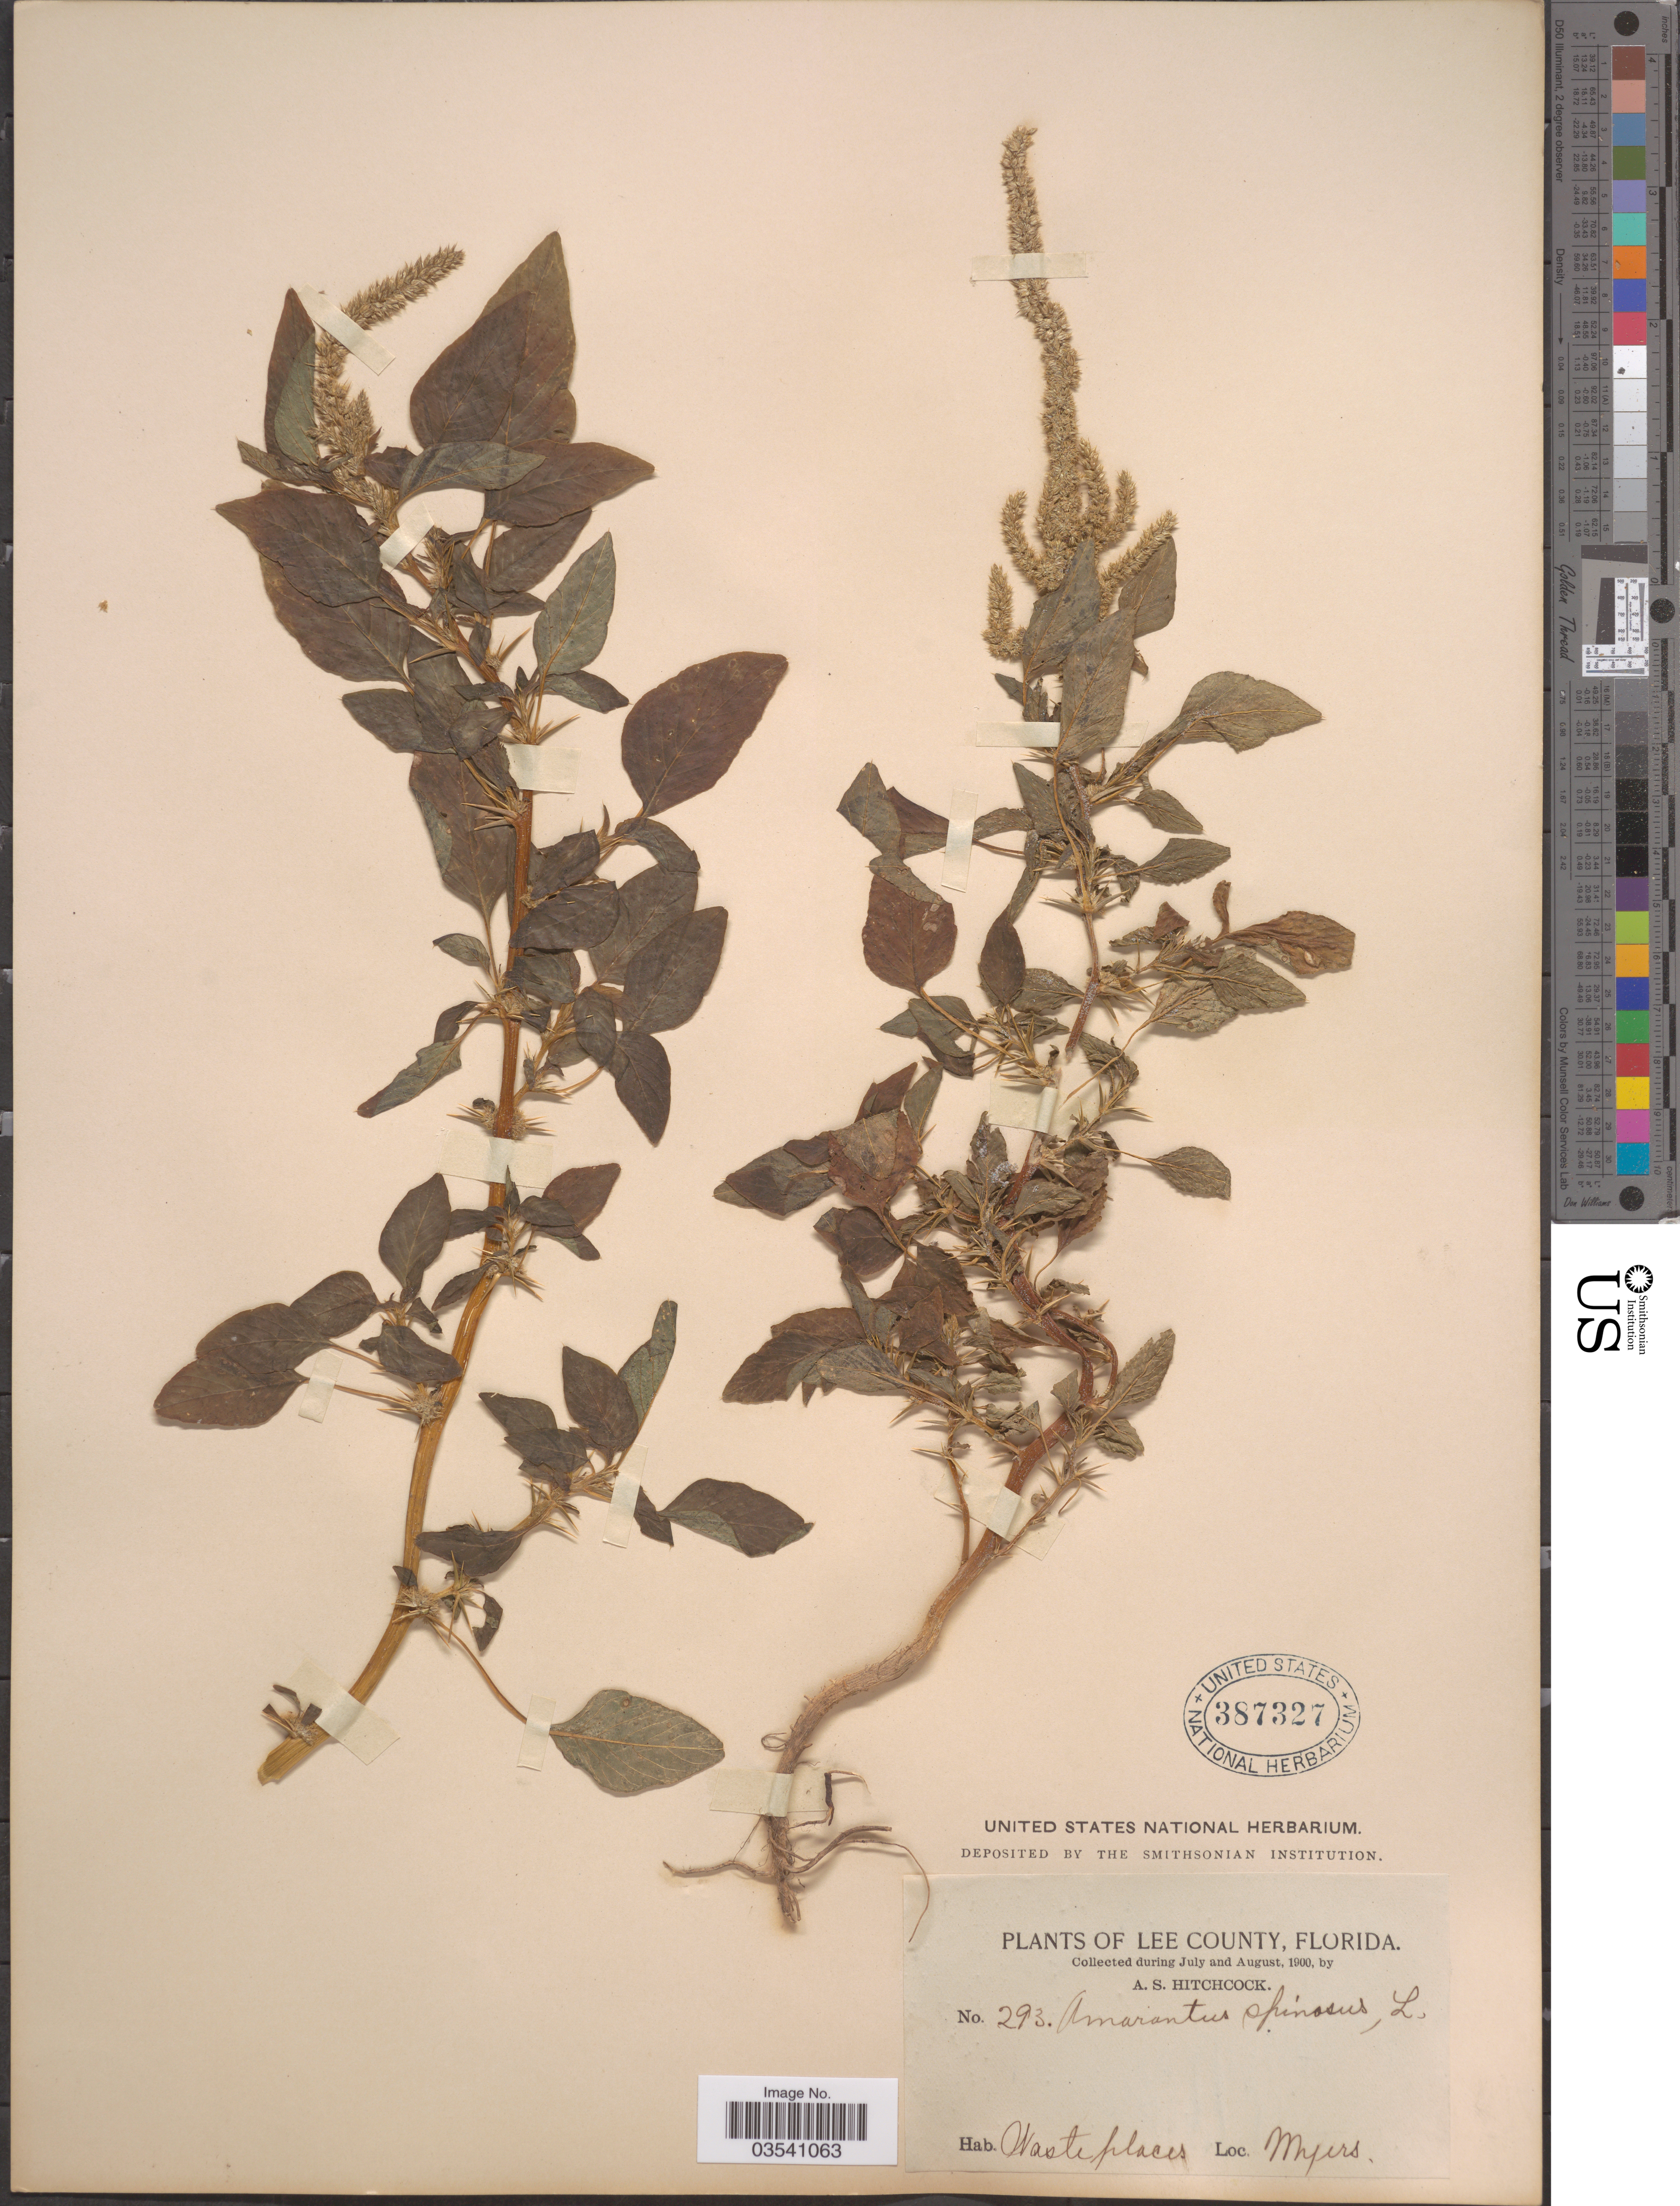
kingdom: Plantae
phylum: Tracheophyta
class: Magnoliopsida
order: Caryophyllales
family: Amaranthaceae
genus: Amaranthus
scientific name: Amaranthus spinosus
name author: L.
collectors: A. S. Hitchcock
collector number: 293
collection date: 1900-07/1900-08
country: United States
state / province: Florida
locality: Lee County. Myers.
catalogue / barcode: US 387327